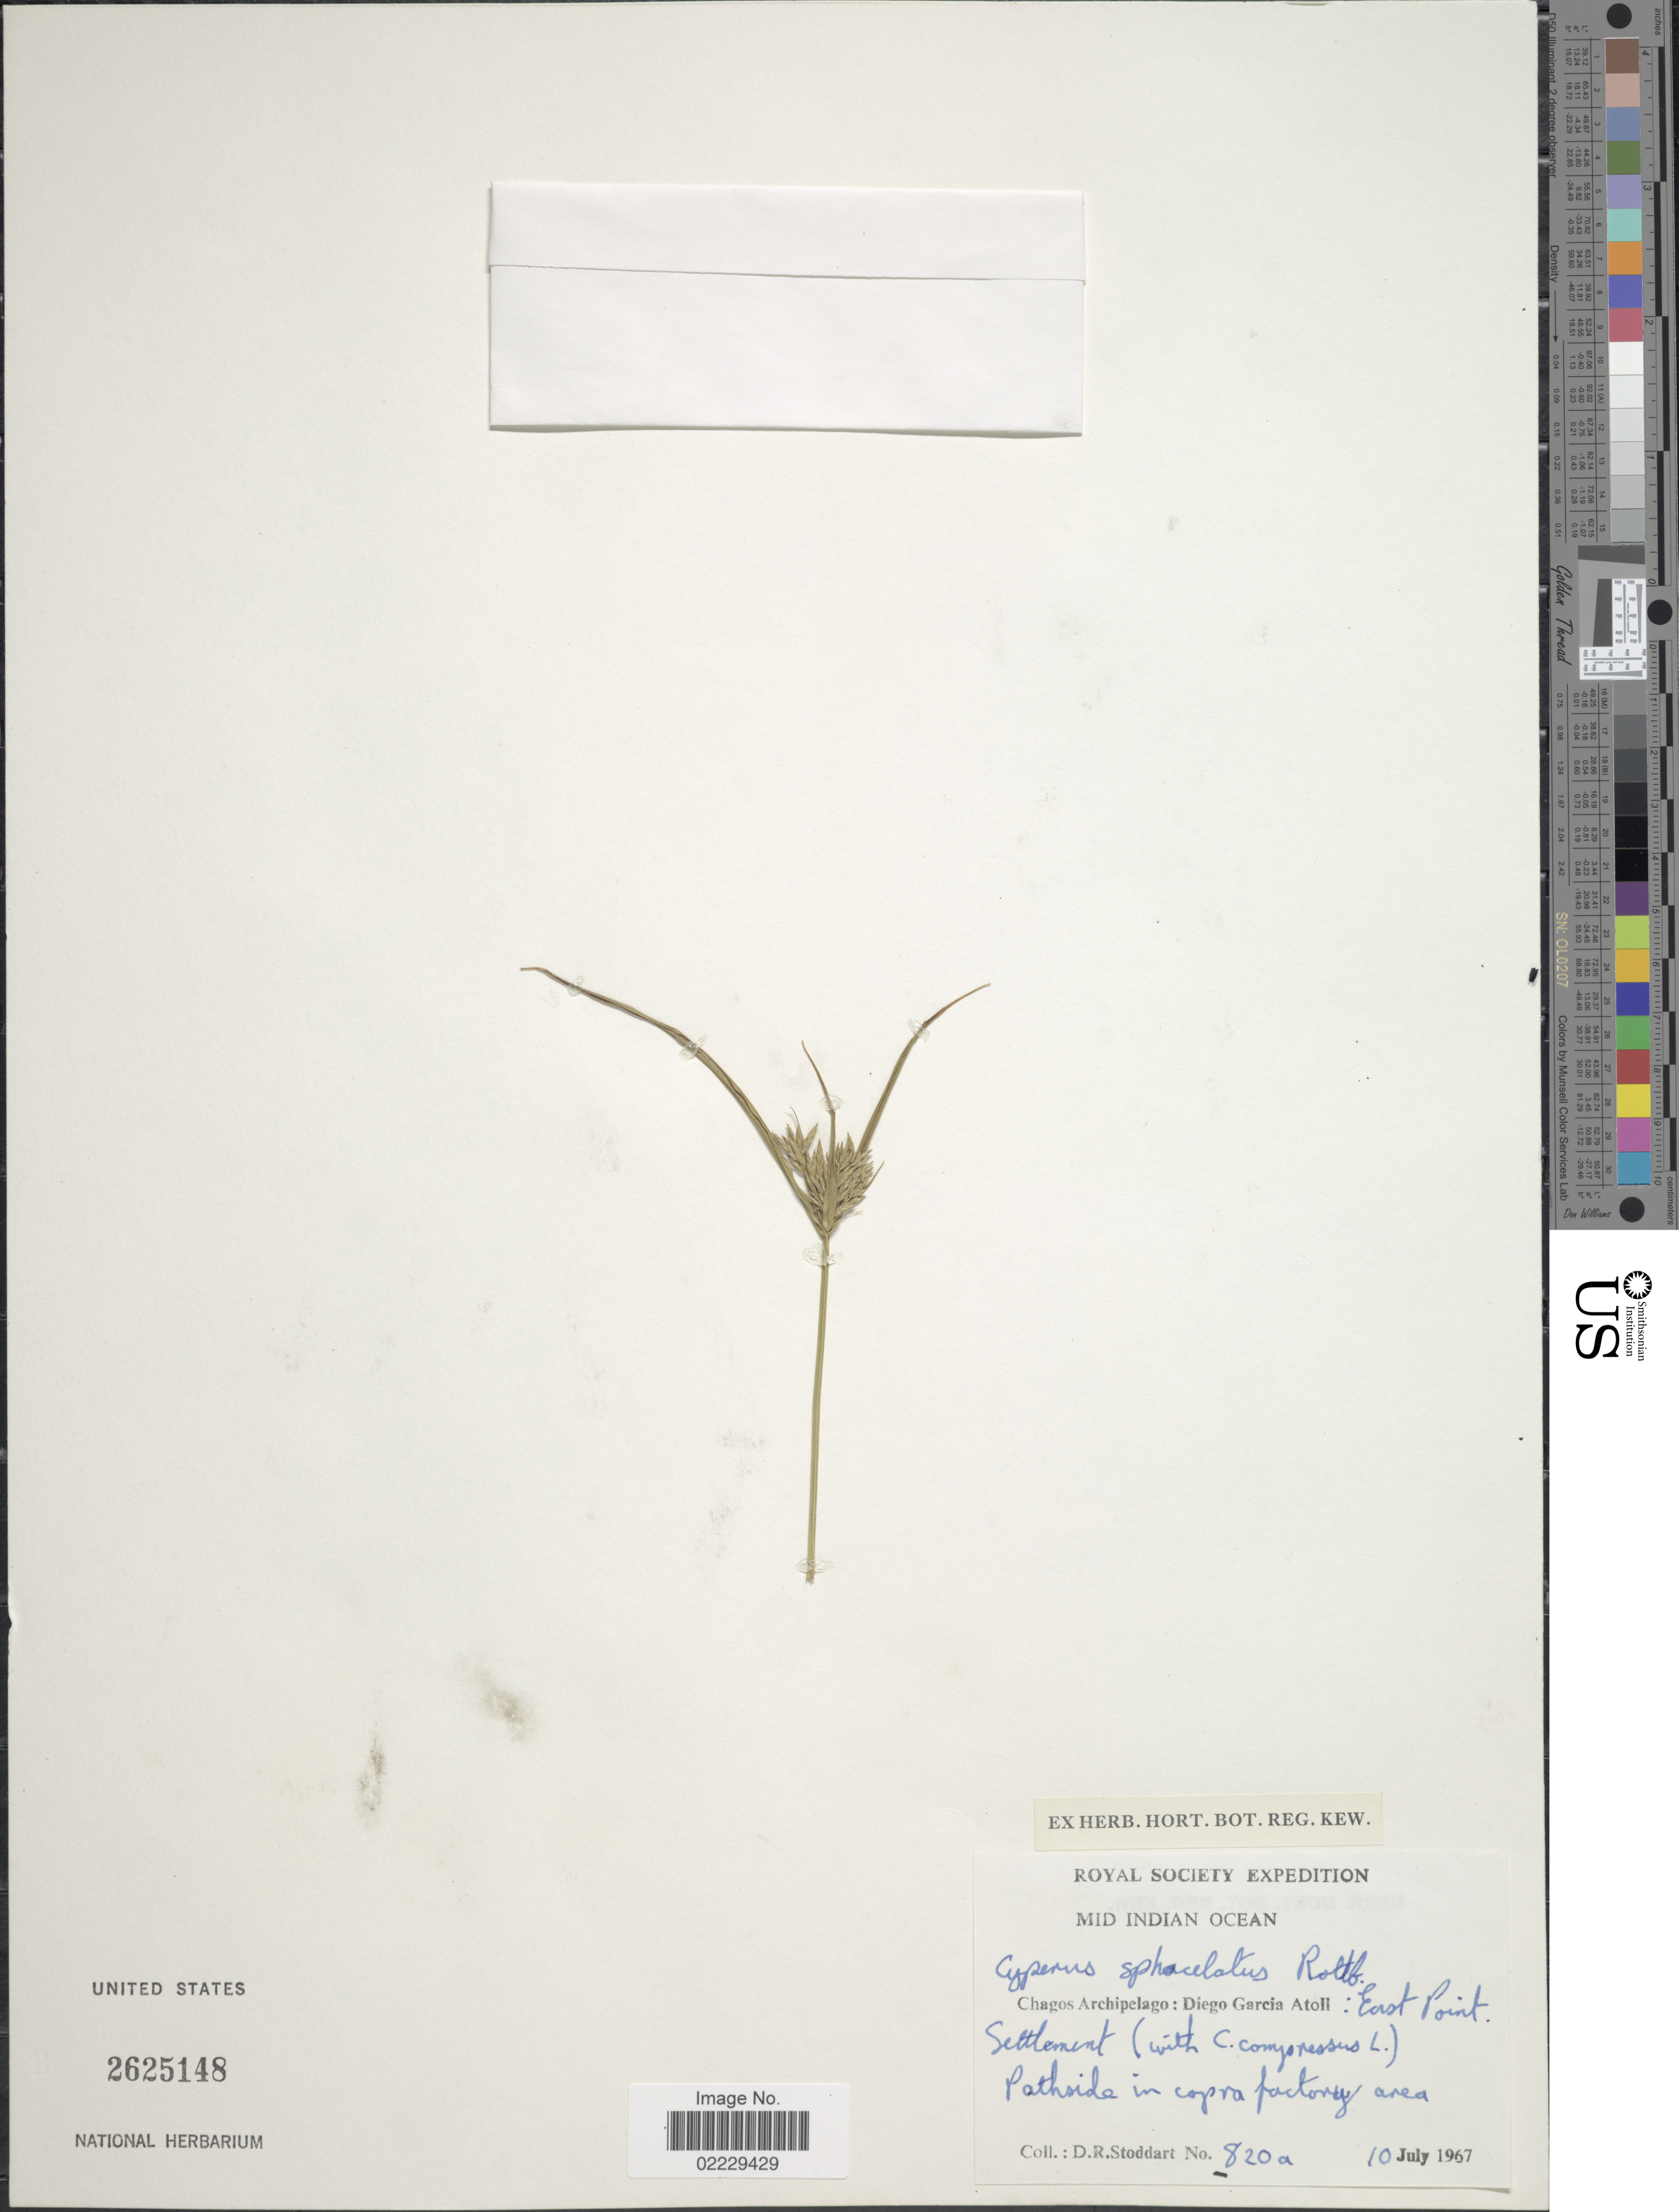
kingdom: Plantae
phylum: Tracheophyta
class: Liliopsida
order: Poales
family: Cyperaceae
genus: Cyperus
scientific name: Cyperus sphacelatus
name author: Rottb.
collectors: D. R. Stoddart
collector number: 820a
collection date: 1967-07-10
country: British Indian Ocean Territory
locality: Mid Indian Cocean, Diego Garcia Atoll: East Point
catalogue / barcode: US 2625148